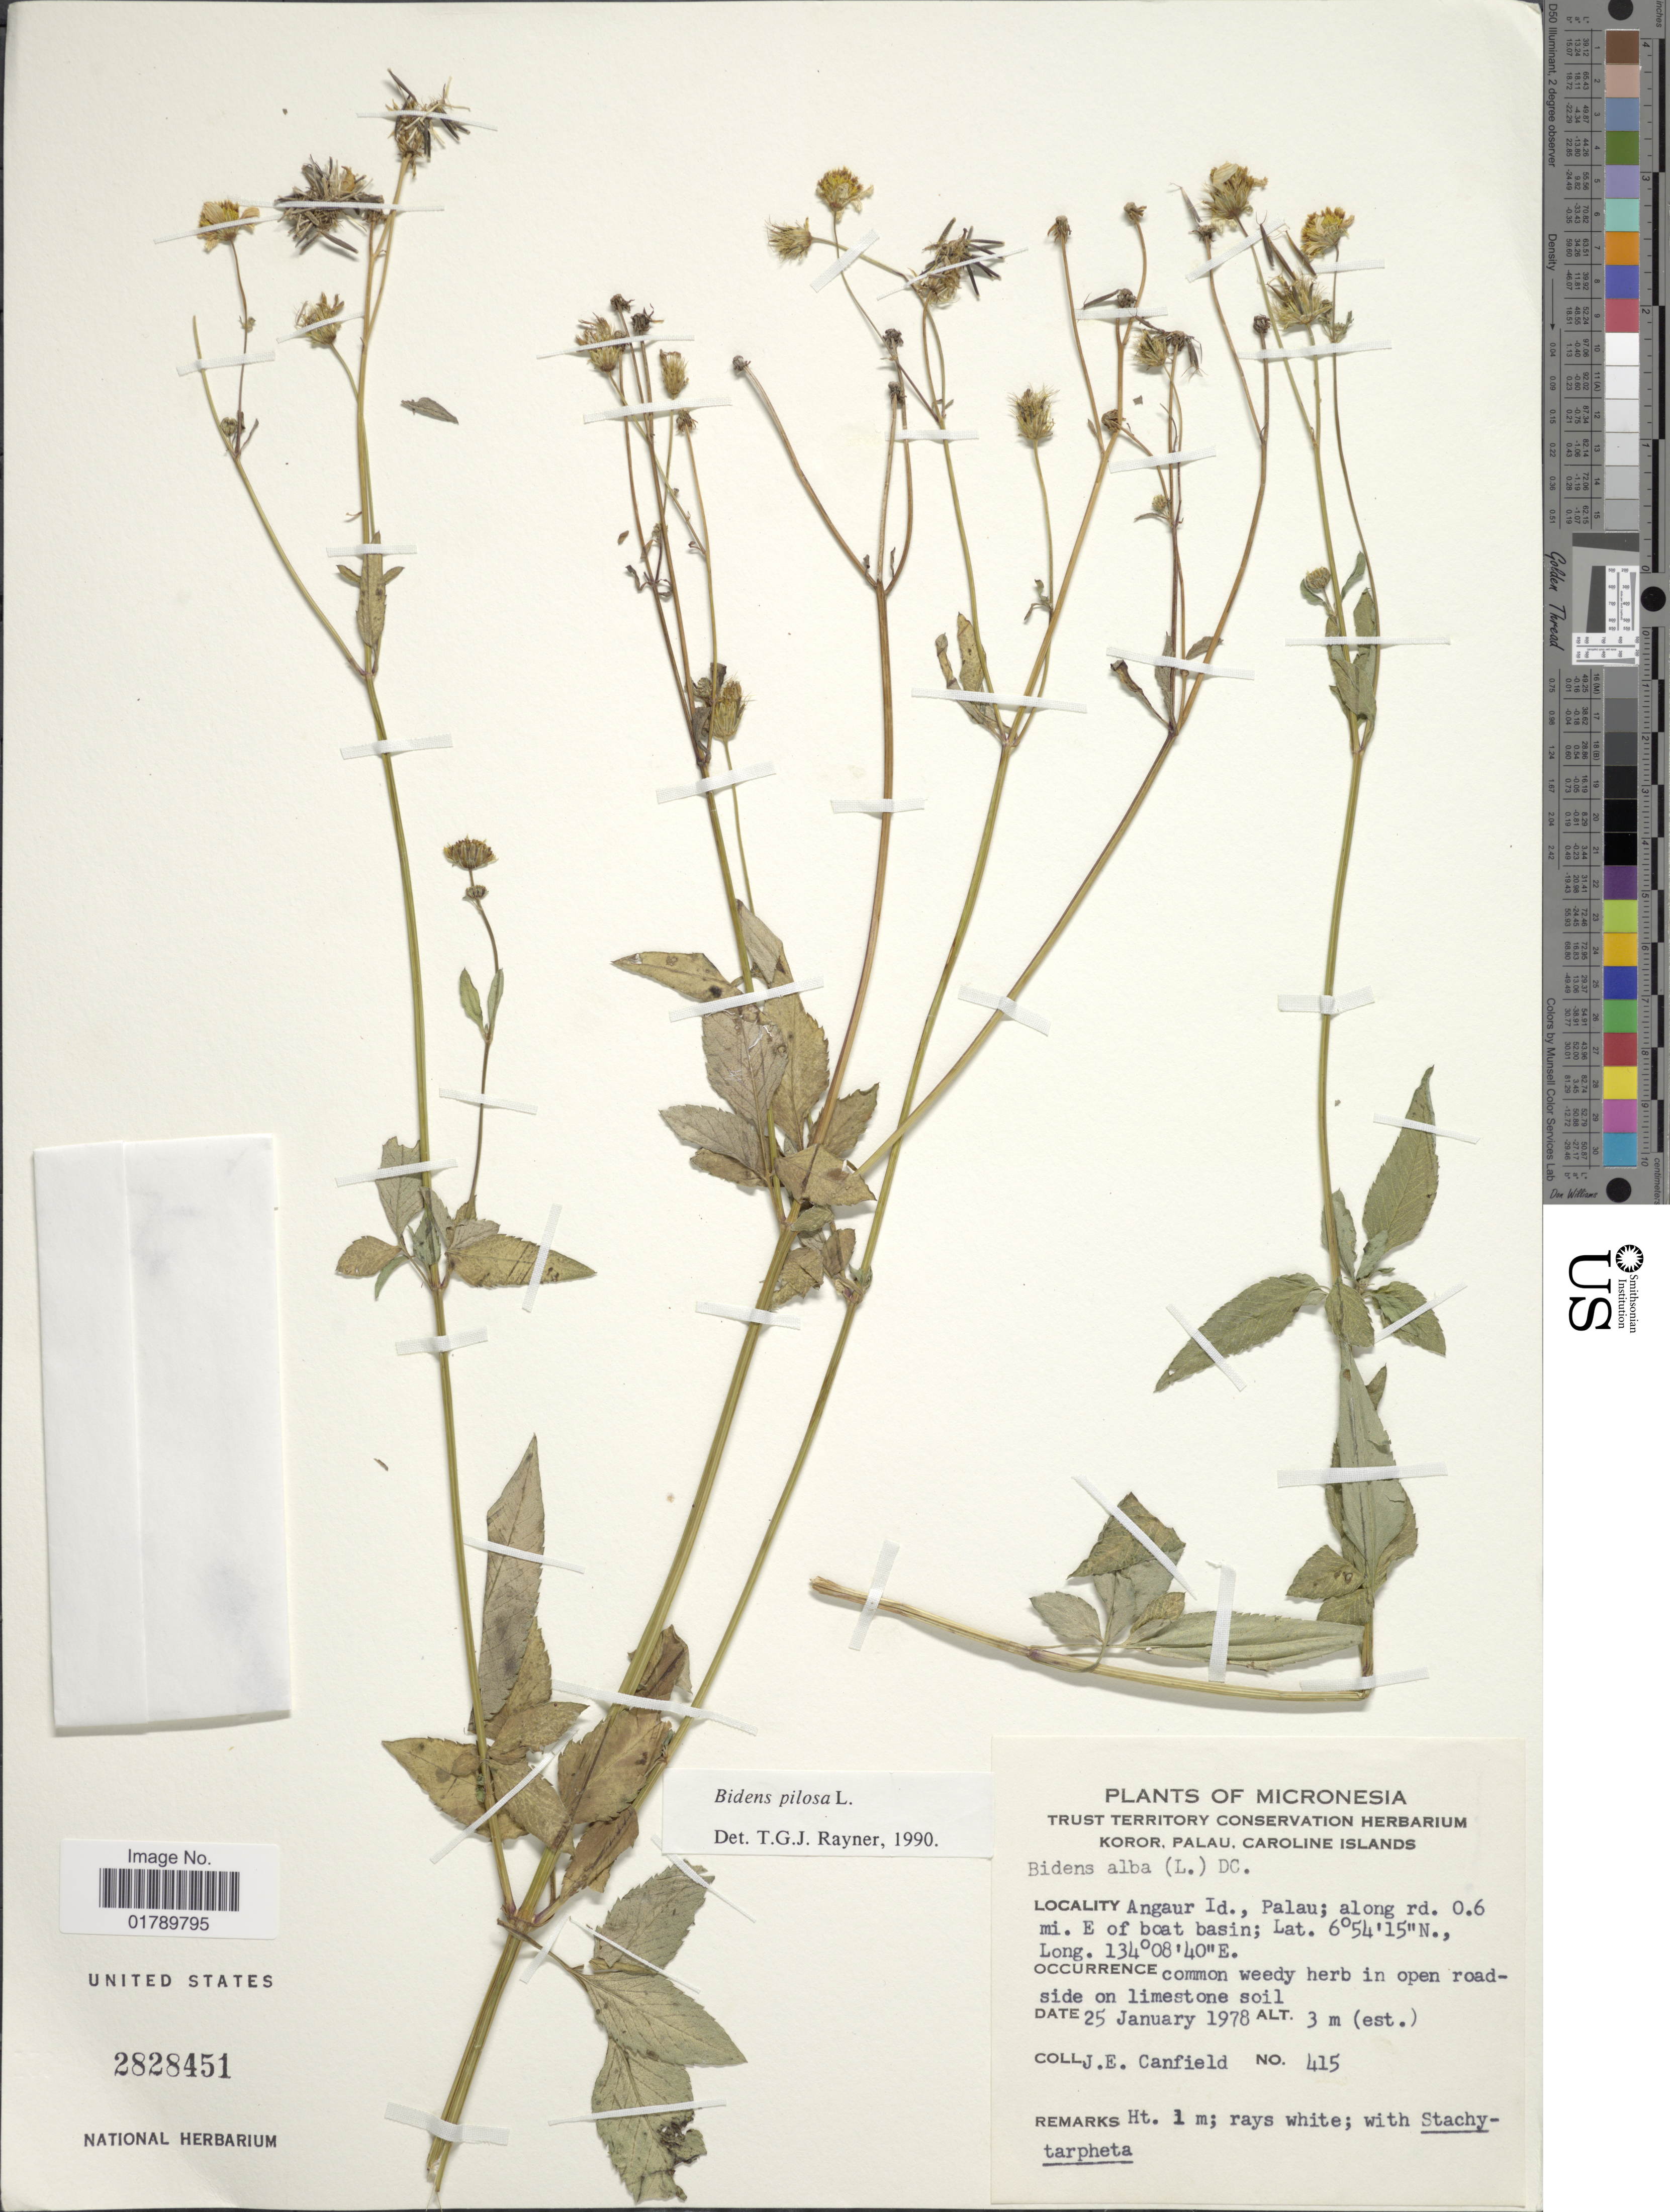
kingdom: Plantae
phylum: Tracheophyta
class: Magnoliopsida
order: Asterales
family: Asteraceae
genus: Bidens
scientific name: Bidens pilosa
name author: L.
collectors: J. E. Canfield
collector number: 415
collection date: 1978-01-25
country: Micronesia, Federated States of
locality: Angaur Id., Palaul along rd. 0.6 mi. E of boat basin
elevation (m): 3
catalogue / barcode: US 2828451